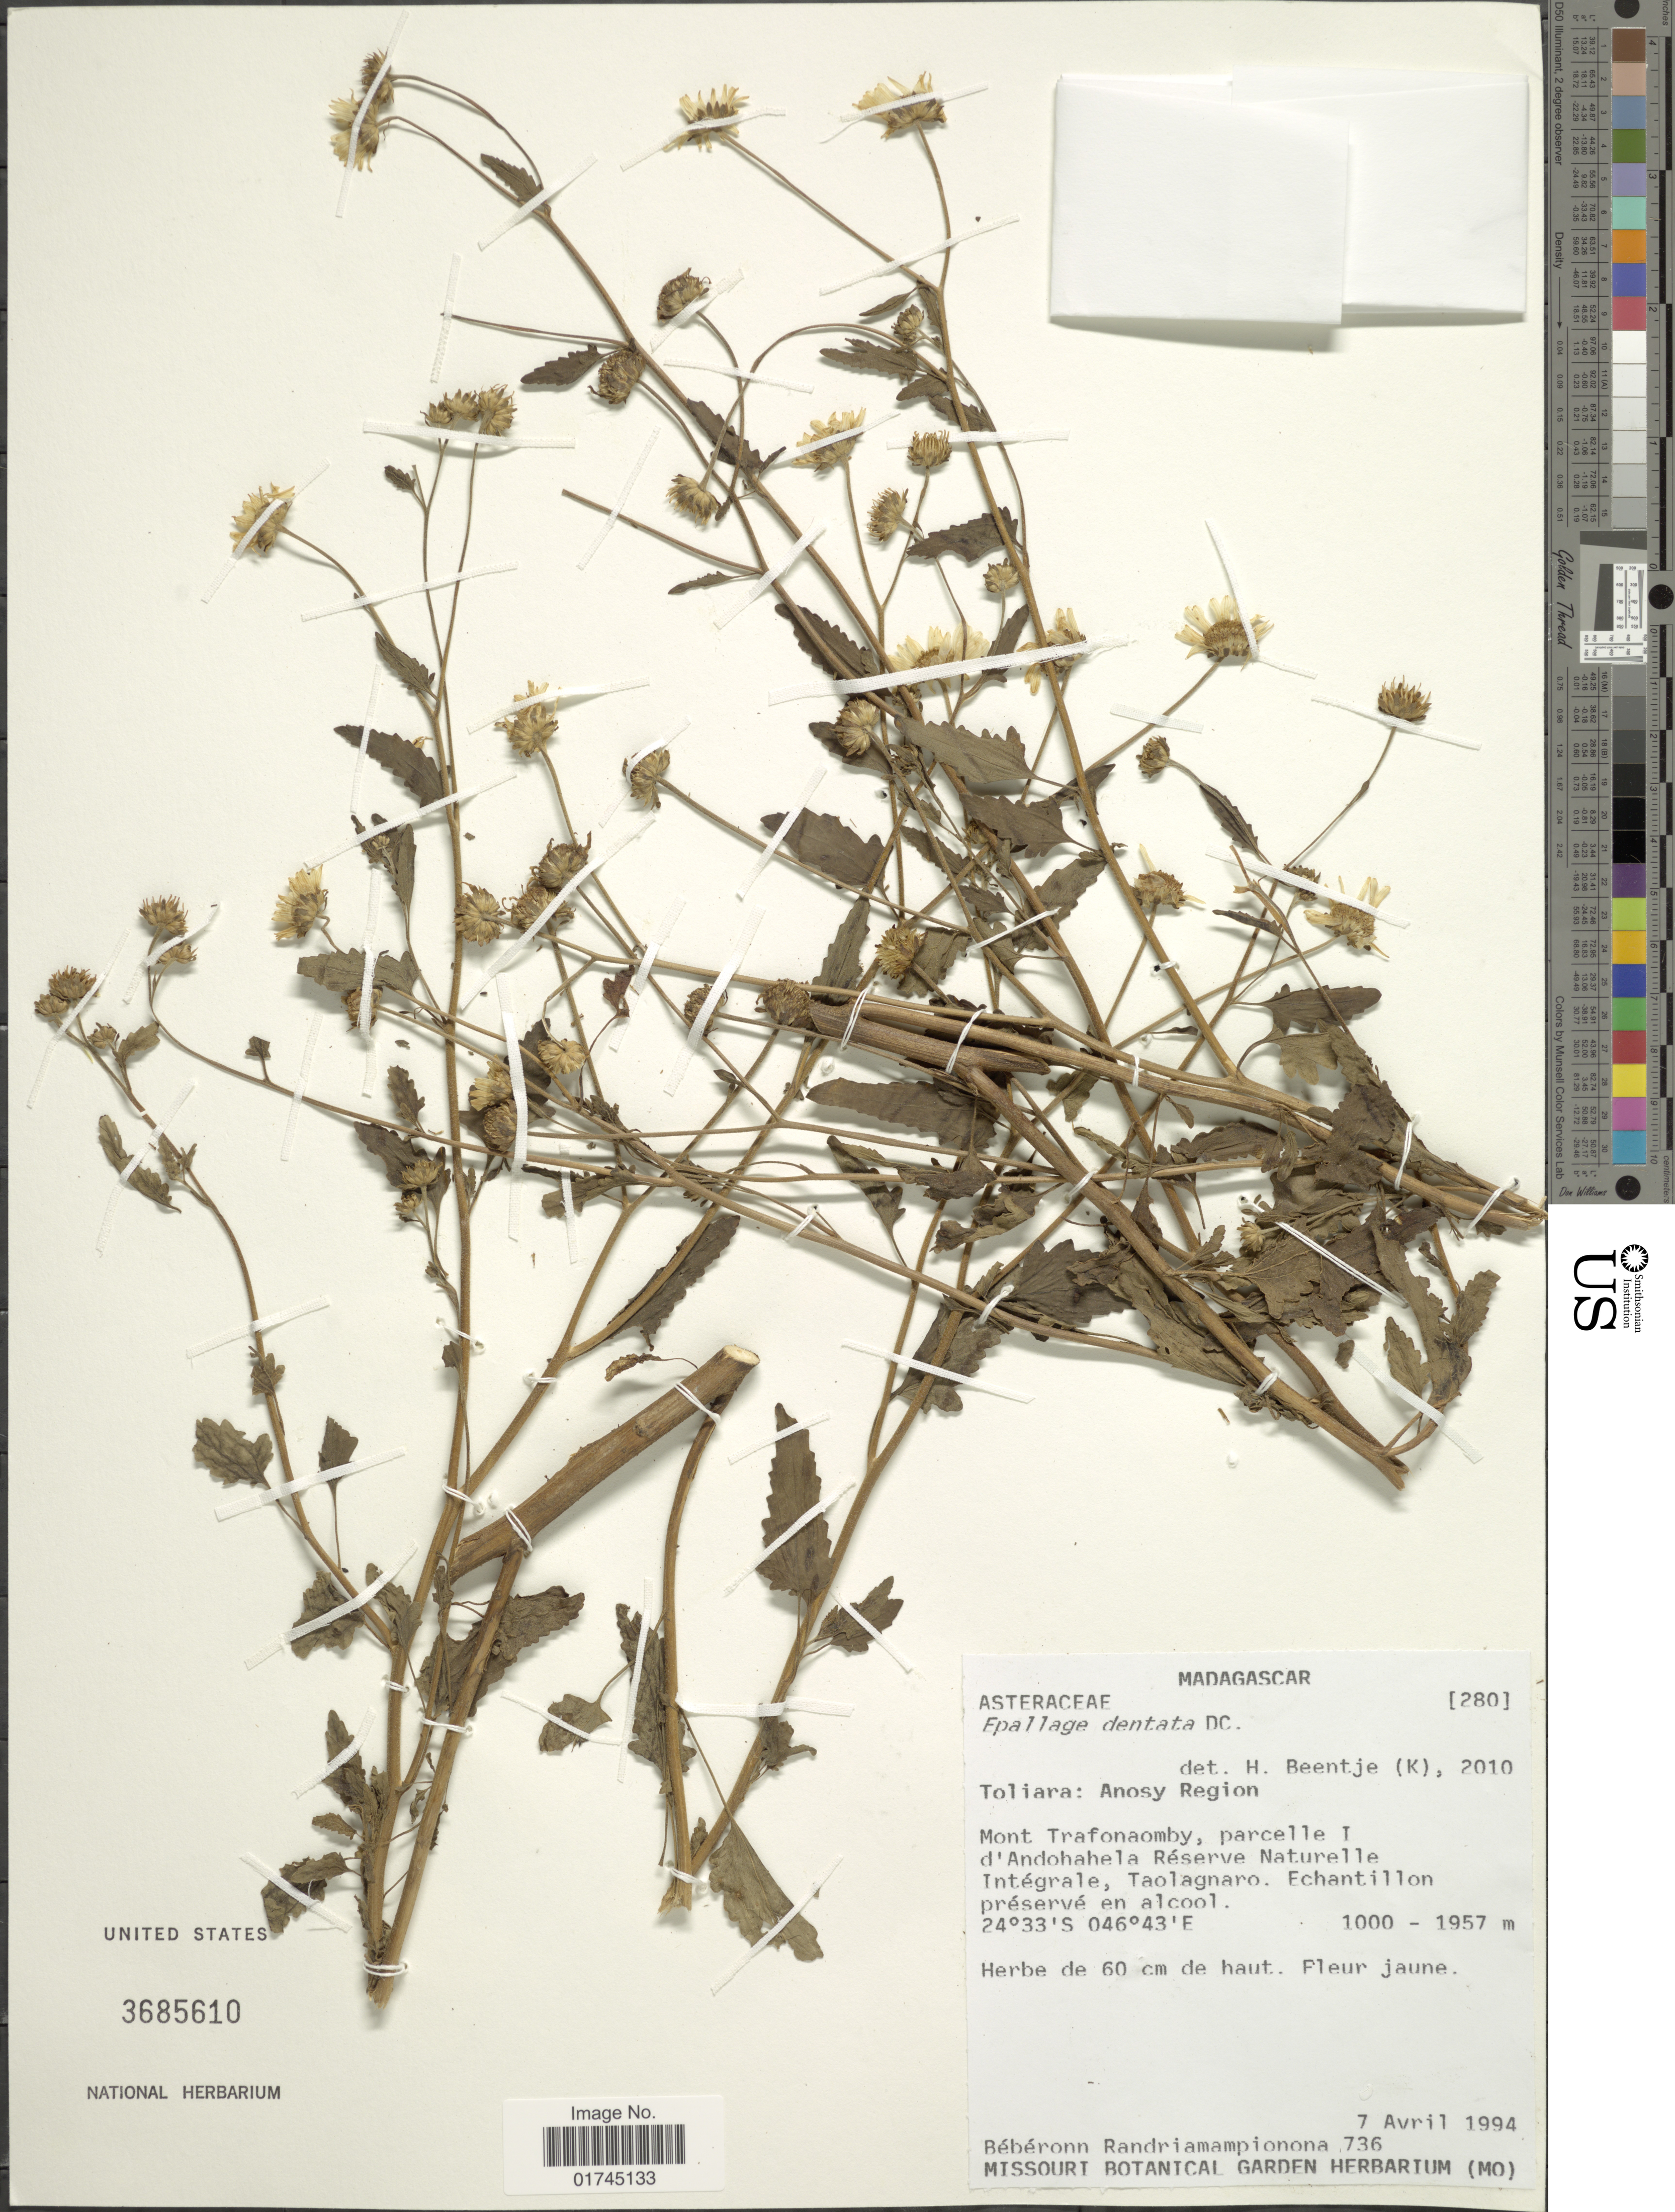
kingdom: Plantae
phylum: Tracheophyta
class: Magnoliopsida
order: Asterales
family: Asteraceae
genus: Anisopappus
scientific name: Anisopappus dentatus subsp. dentatus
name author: (DC.) Wild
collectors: B. Randriamampionona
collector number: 736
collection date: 1994-04-07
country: Madagascar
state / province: Anosy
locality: Anosy Region, Mont Trafonaomby, parcelle I d'Andohahela Réserve Naturelle Intégrale, Taolagnaro, Enchnatillon préservé en alcool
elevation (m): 1000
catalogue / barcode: US 3685610